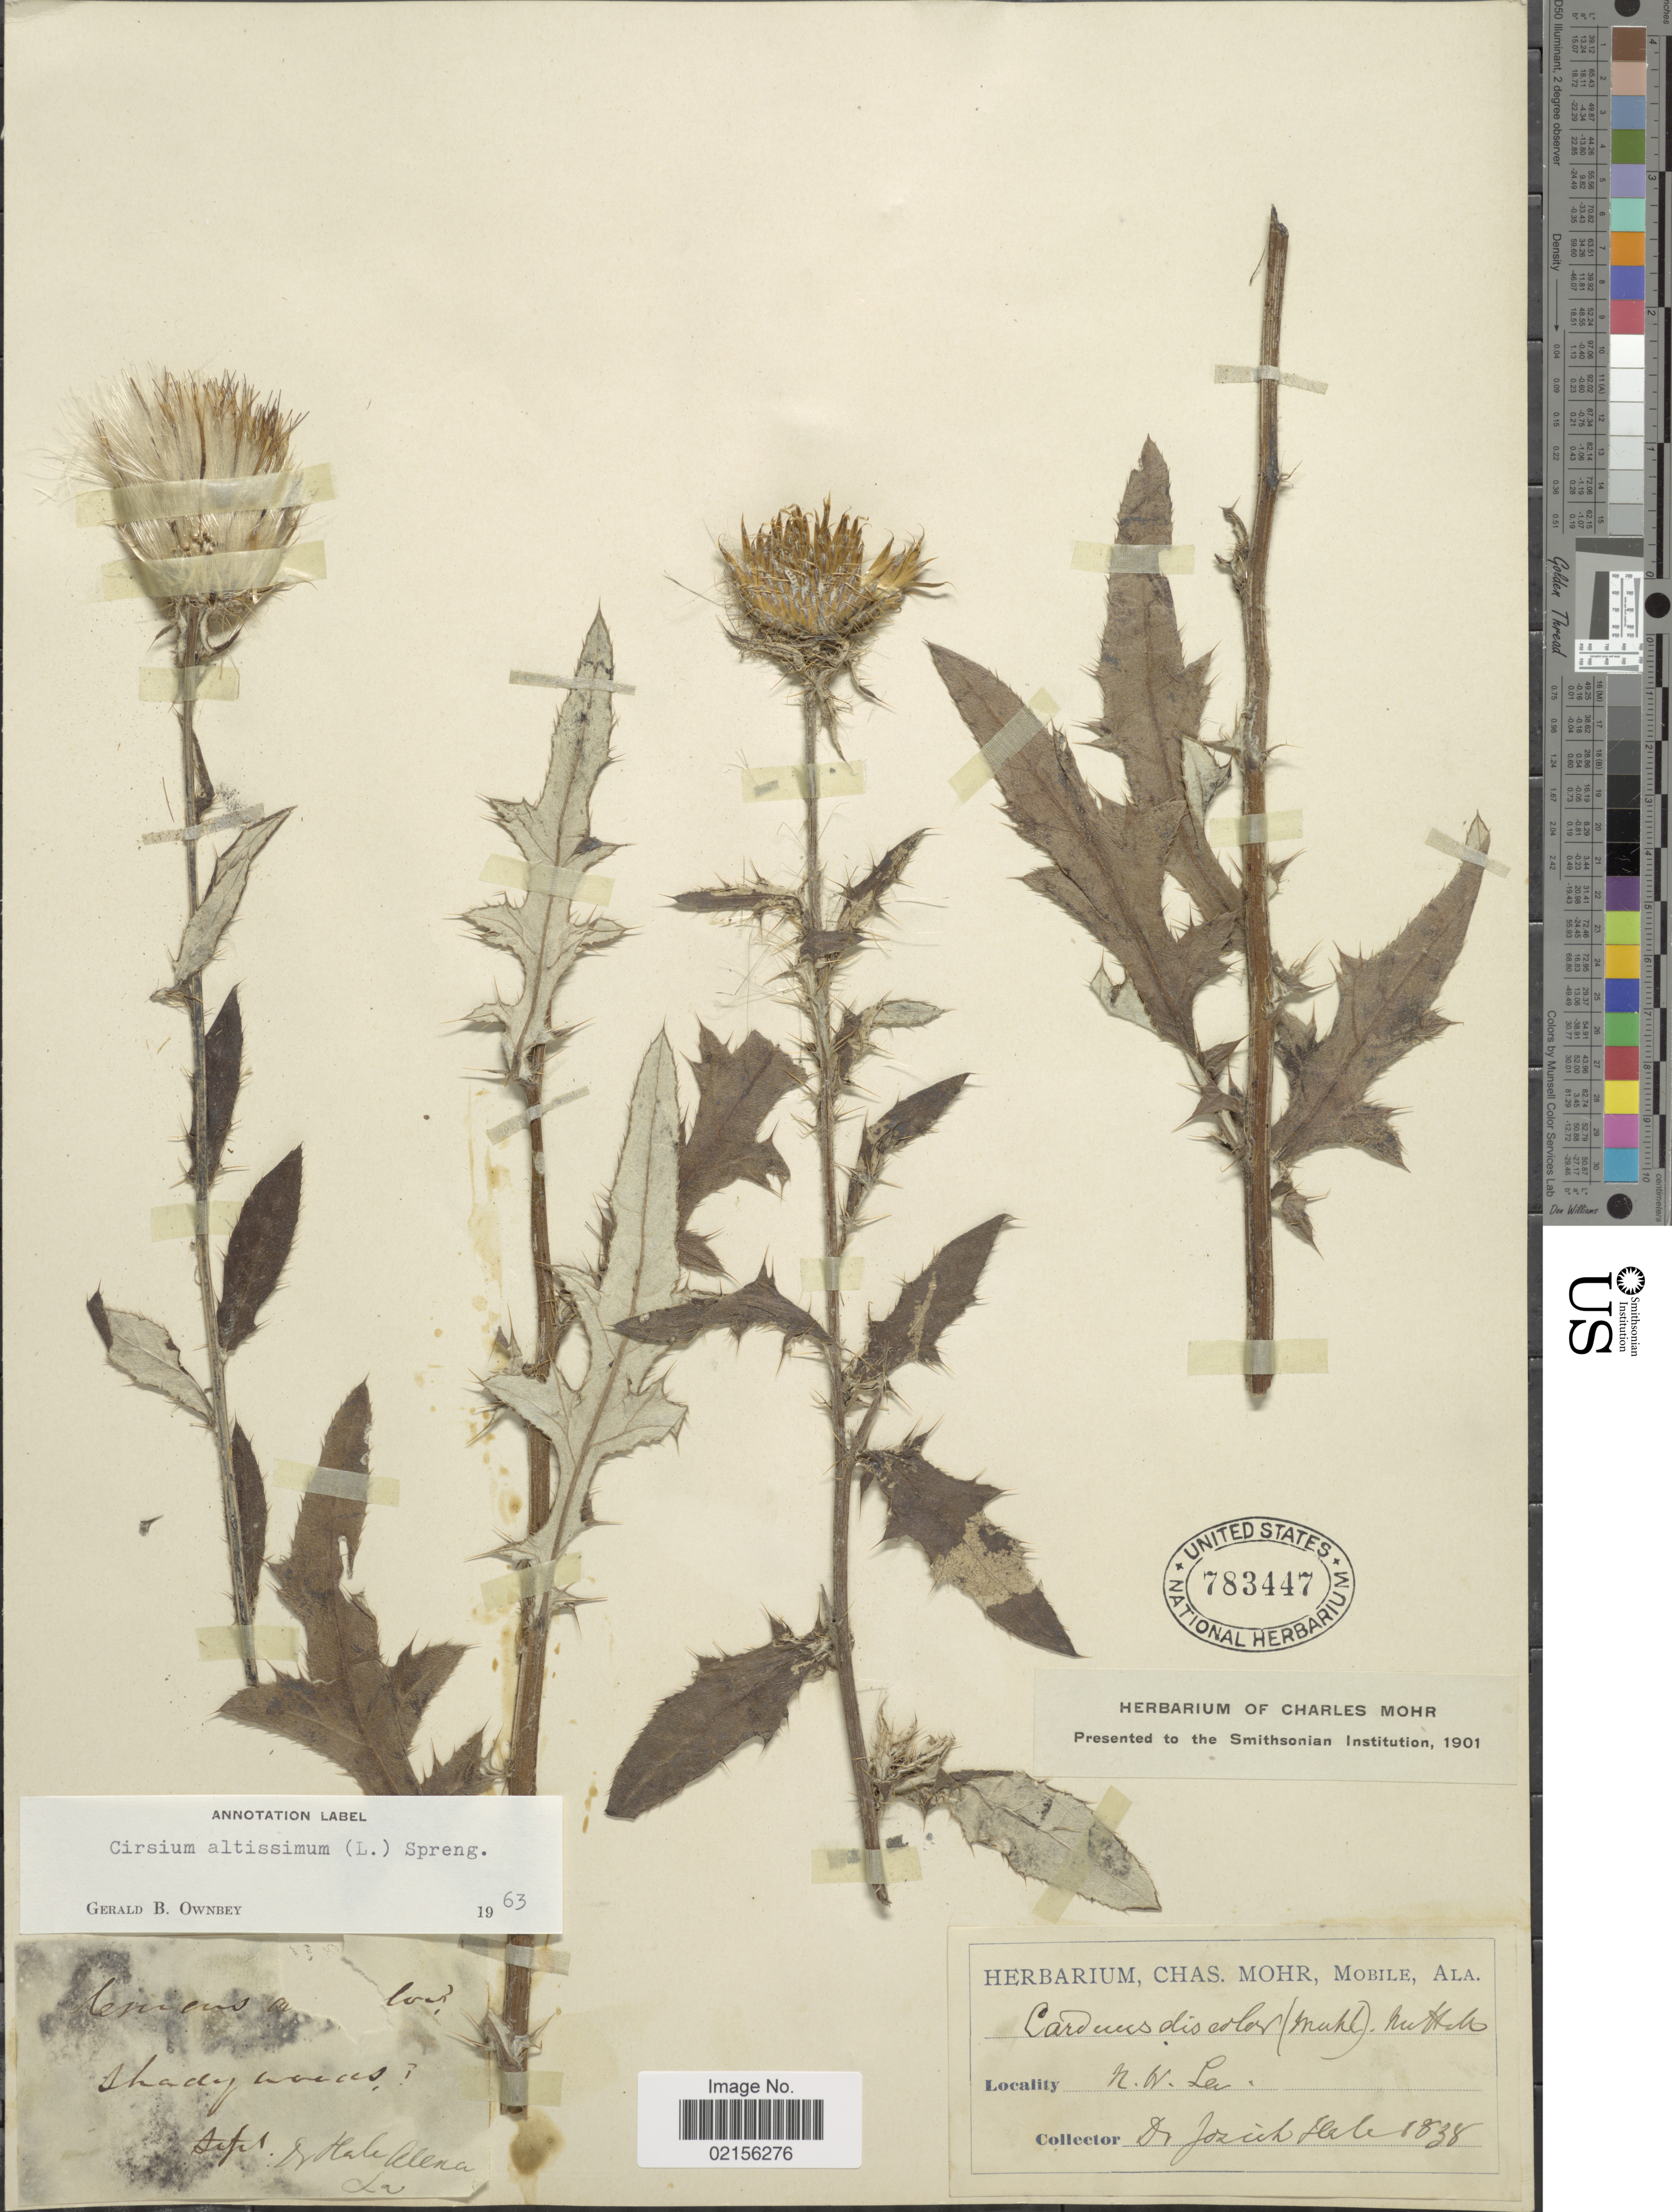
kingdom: Plantae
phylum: Tracheophyta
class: Magnoliopsida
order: Asterales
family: Asteraceae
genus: Cirsium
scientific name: Cirsium altissimum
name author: (L.) Spreng.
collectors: J. Hale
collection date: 1838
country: United States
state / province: Louisiana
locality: N.W. La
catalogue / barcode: US 783447